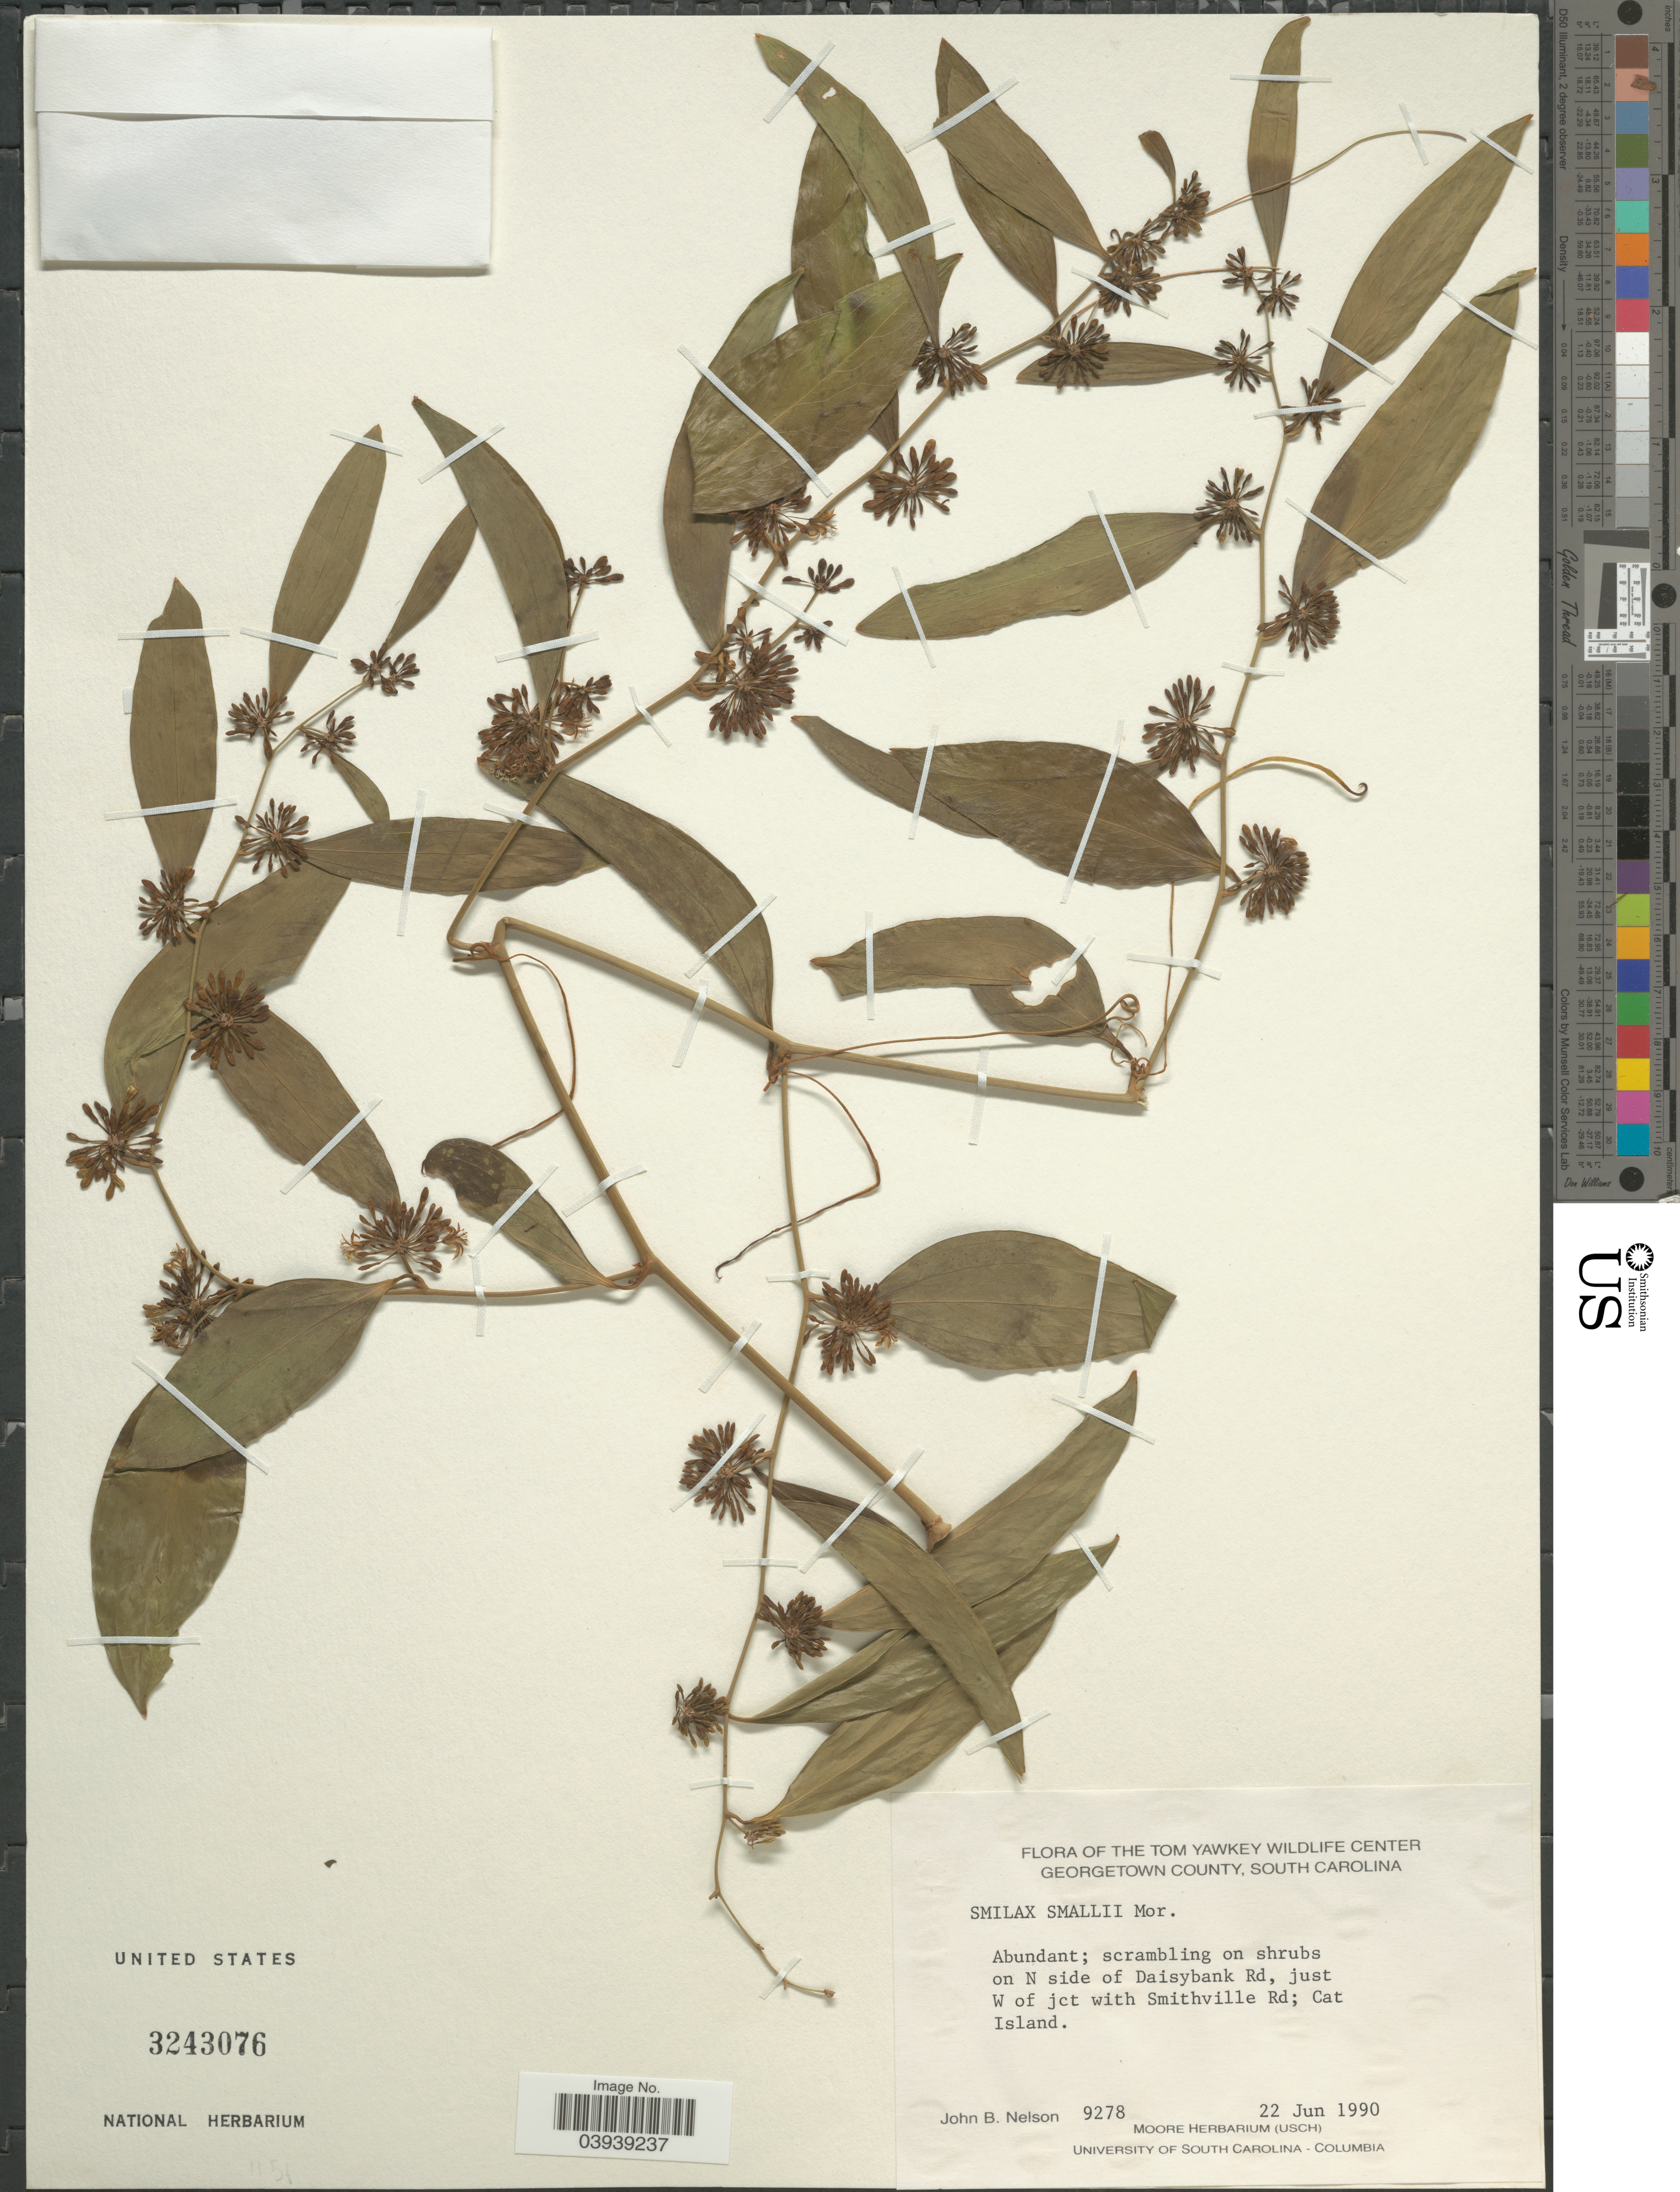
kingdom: Plantae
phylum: Tracheophyta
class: Liliopsida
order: Liliales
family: Smilacaceae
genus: Smilax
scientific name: Smilax smallii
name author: Morong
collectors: J. B. Nelson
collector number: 9278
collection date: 1990-06-22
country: United States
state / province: South Carolina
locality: Tom Yawkey Wildlife Center. Georgetown County. Scrambling on shrubs on N side of Daisybank Rd, just W of jct wit Smithville Rd; Gat Island.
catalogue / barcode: US 3243076